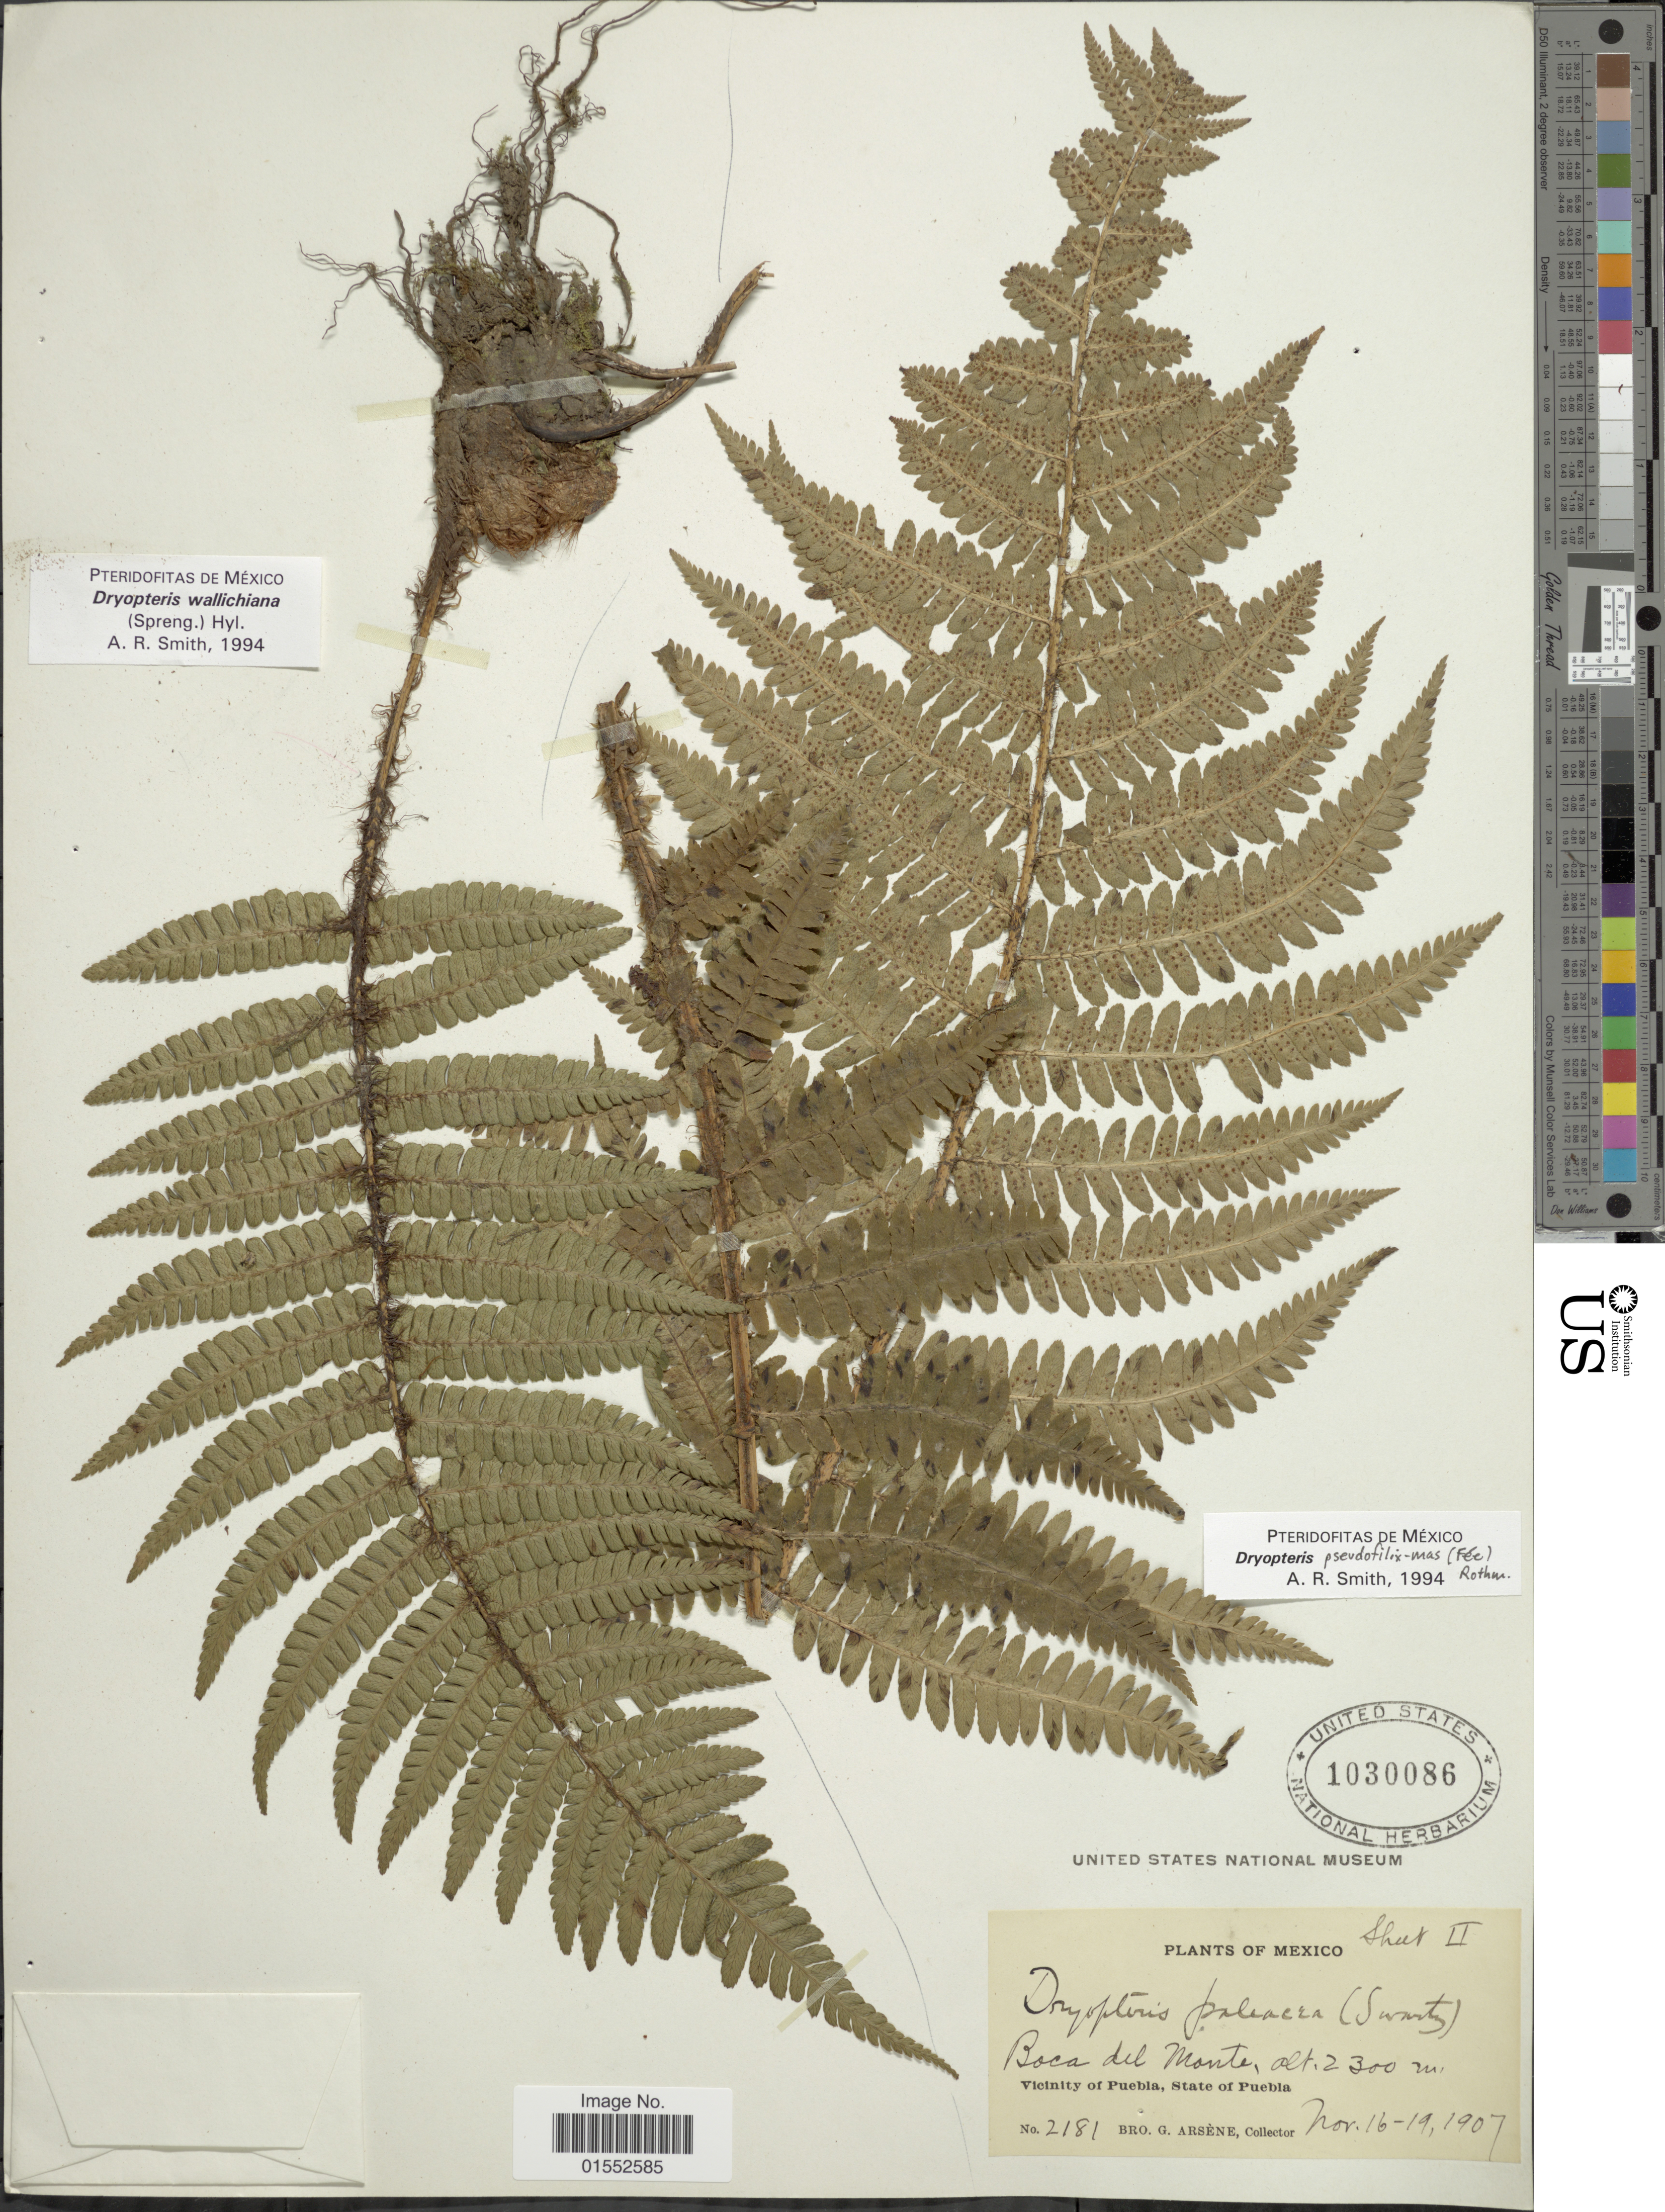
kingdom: Plantae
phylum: Tracheophyta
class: Polypodiopsida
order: Polypodiales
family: Dryopteridaceae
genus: Dryopteris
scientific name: Dryopteris pseudofilix-mas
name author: (Fée) Rothm.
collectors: Bro. G. Arsène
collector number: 2181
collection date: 1907-11-16/1907-11-19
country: Mexico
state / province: Puebla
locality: Boca del Monte, Vicinity of Puebla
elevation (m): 2300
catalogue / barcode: US 1030086